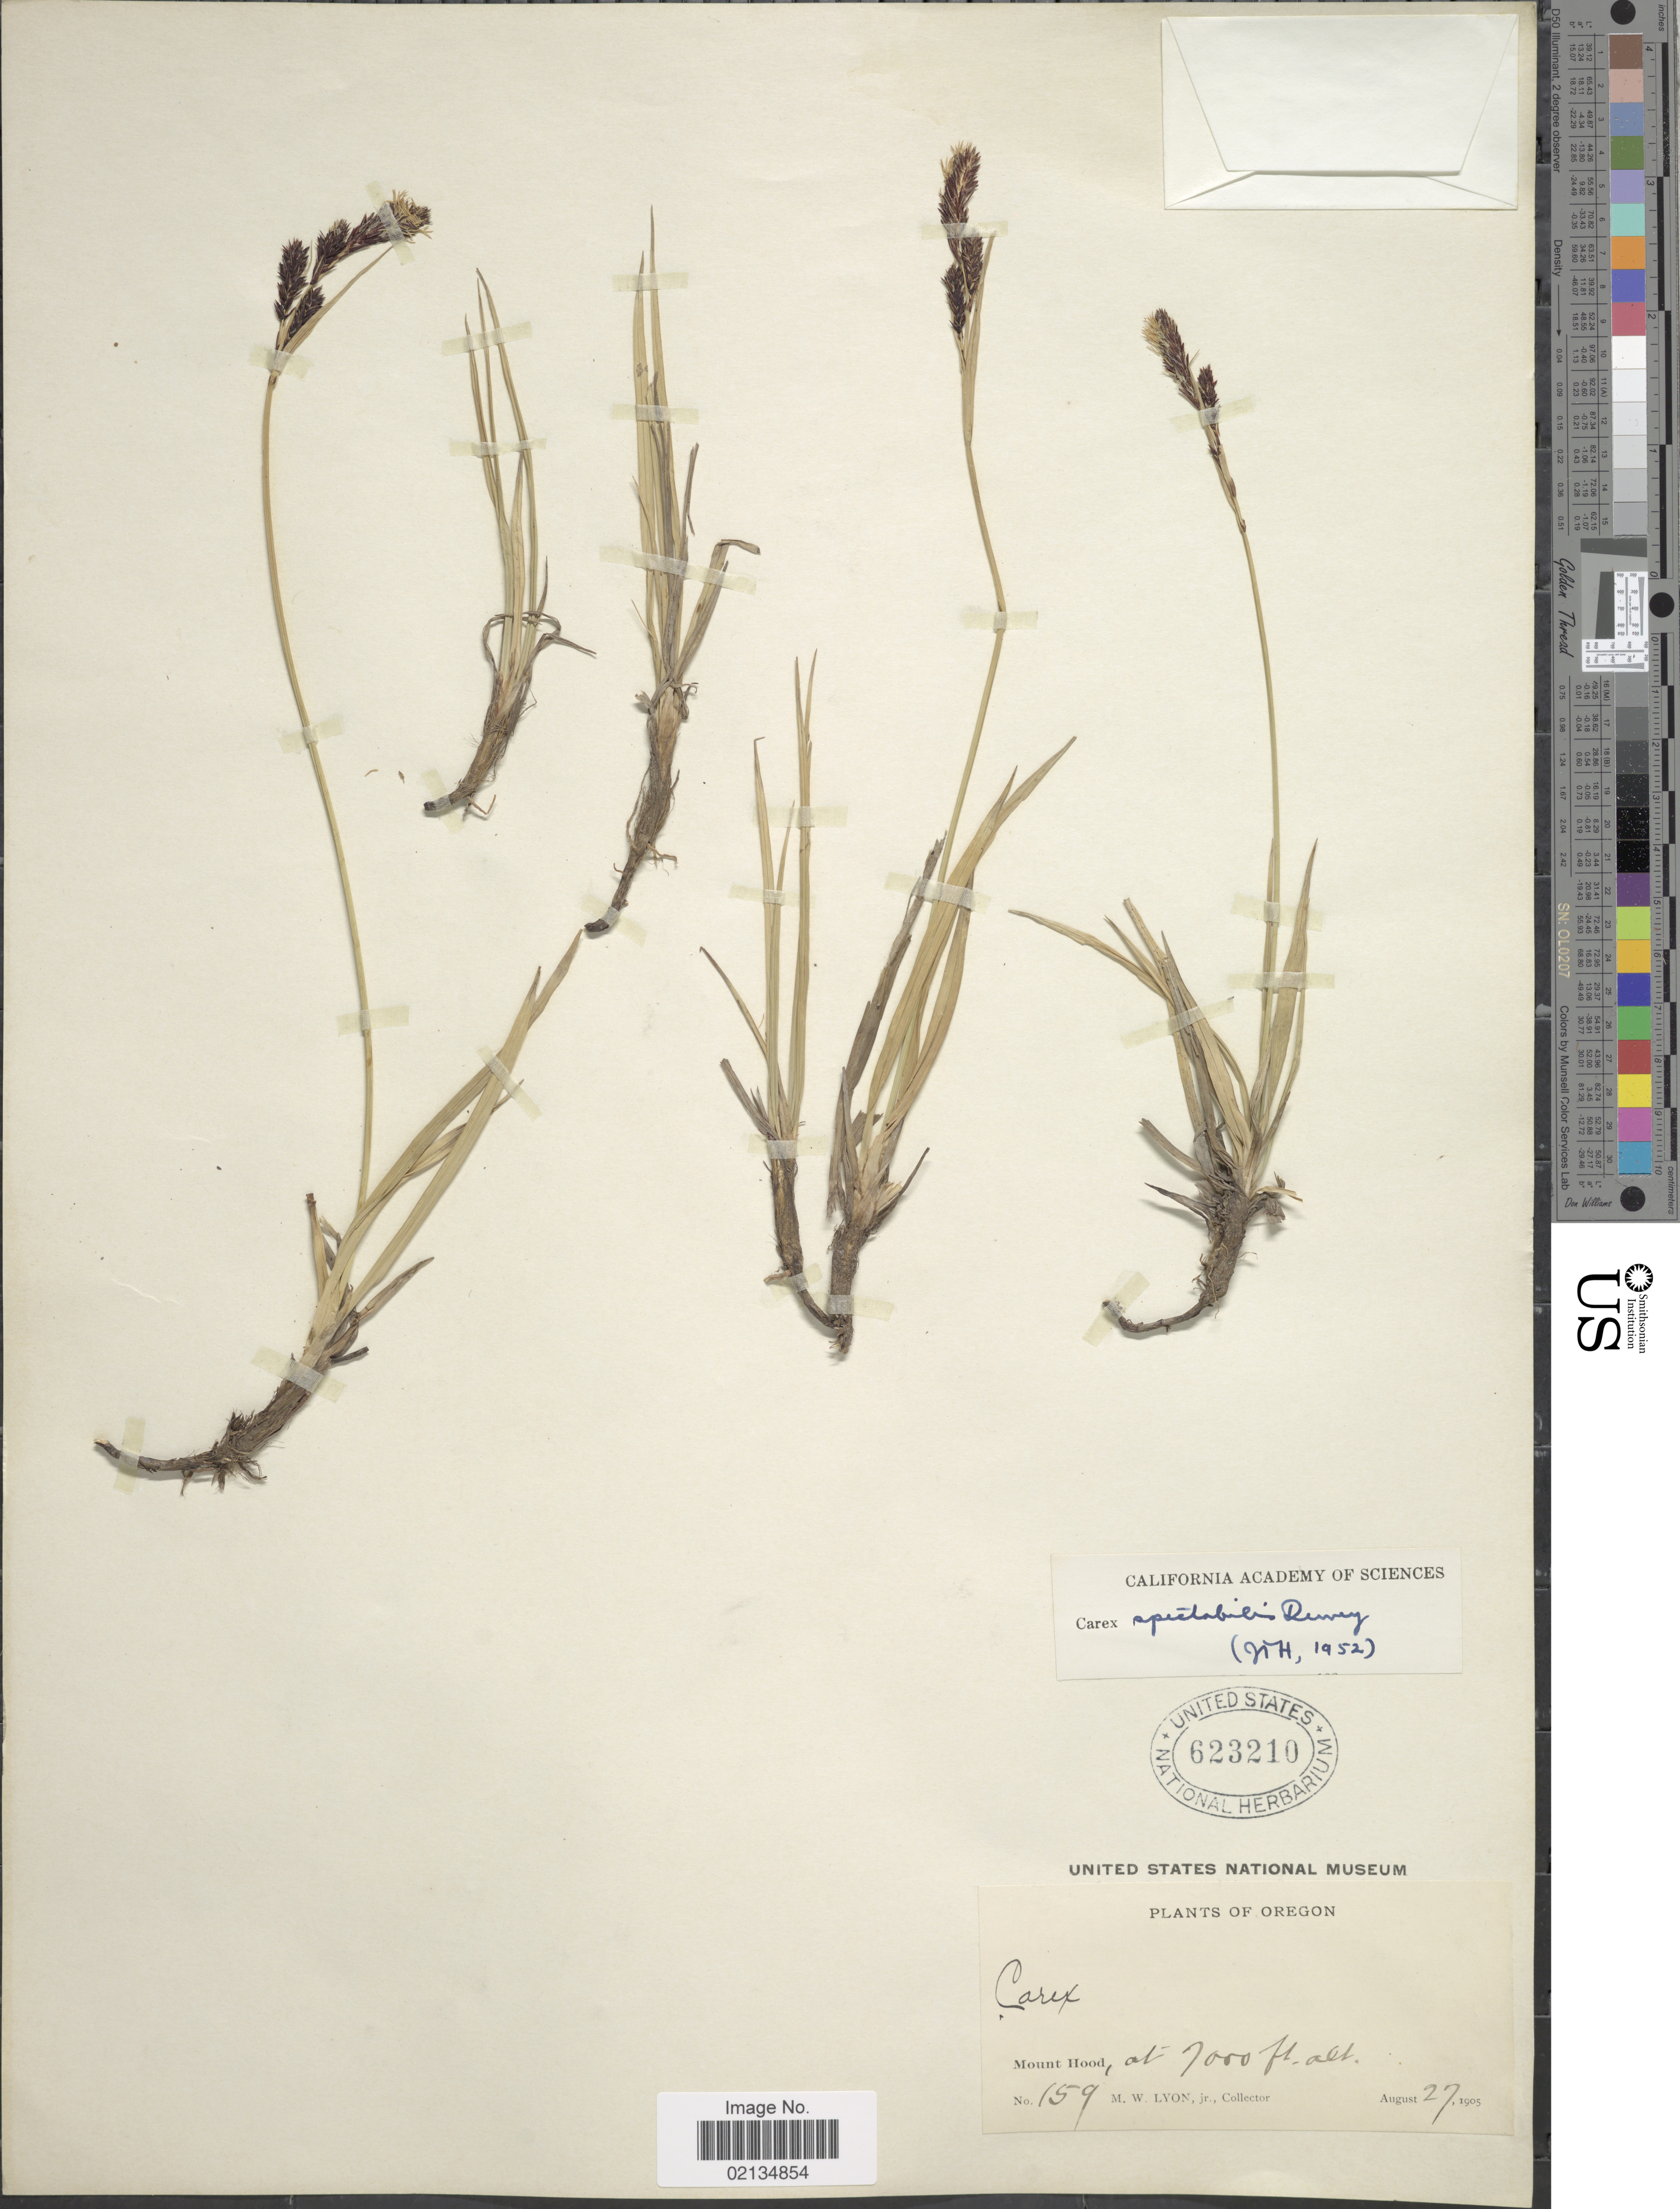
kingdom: Plantae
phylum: Tracheophyta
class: Liliopsida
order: Poales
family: Cyperaceae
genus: Carex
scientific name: Carex spectabilis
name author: Dewey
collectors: M. Lyon Jr.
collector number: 159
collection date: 1905-08-27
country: United States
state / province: Oregon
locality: Mount Hood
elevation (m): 2134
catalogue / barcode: US 623210